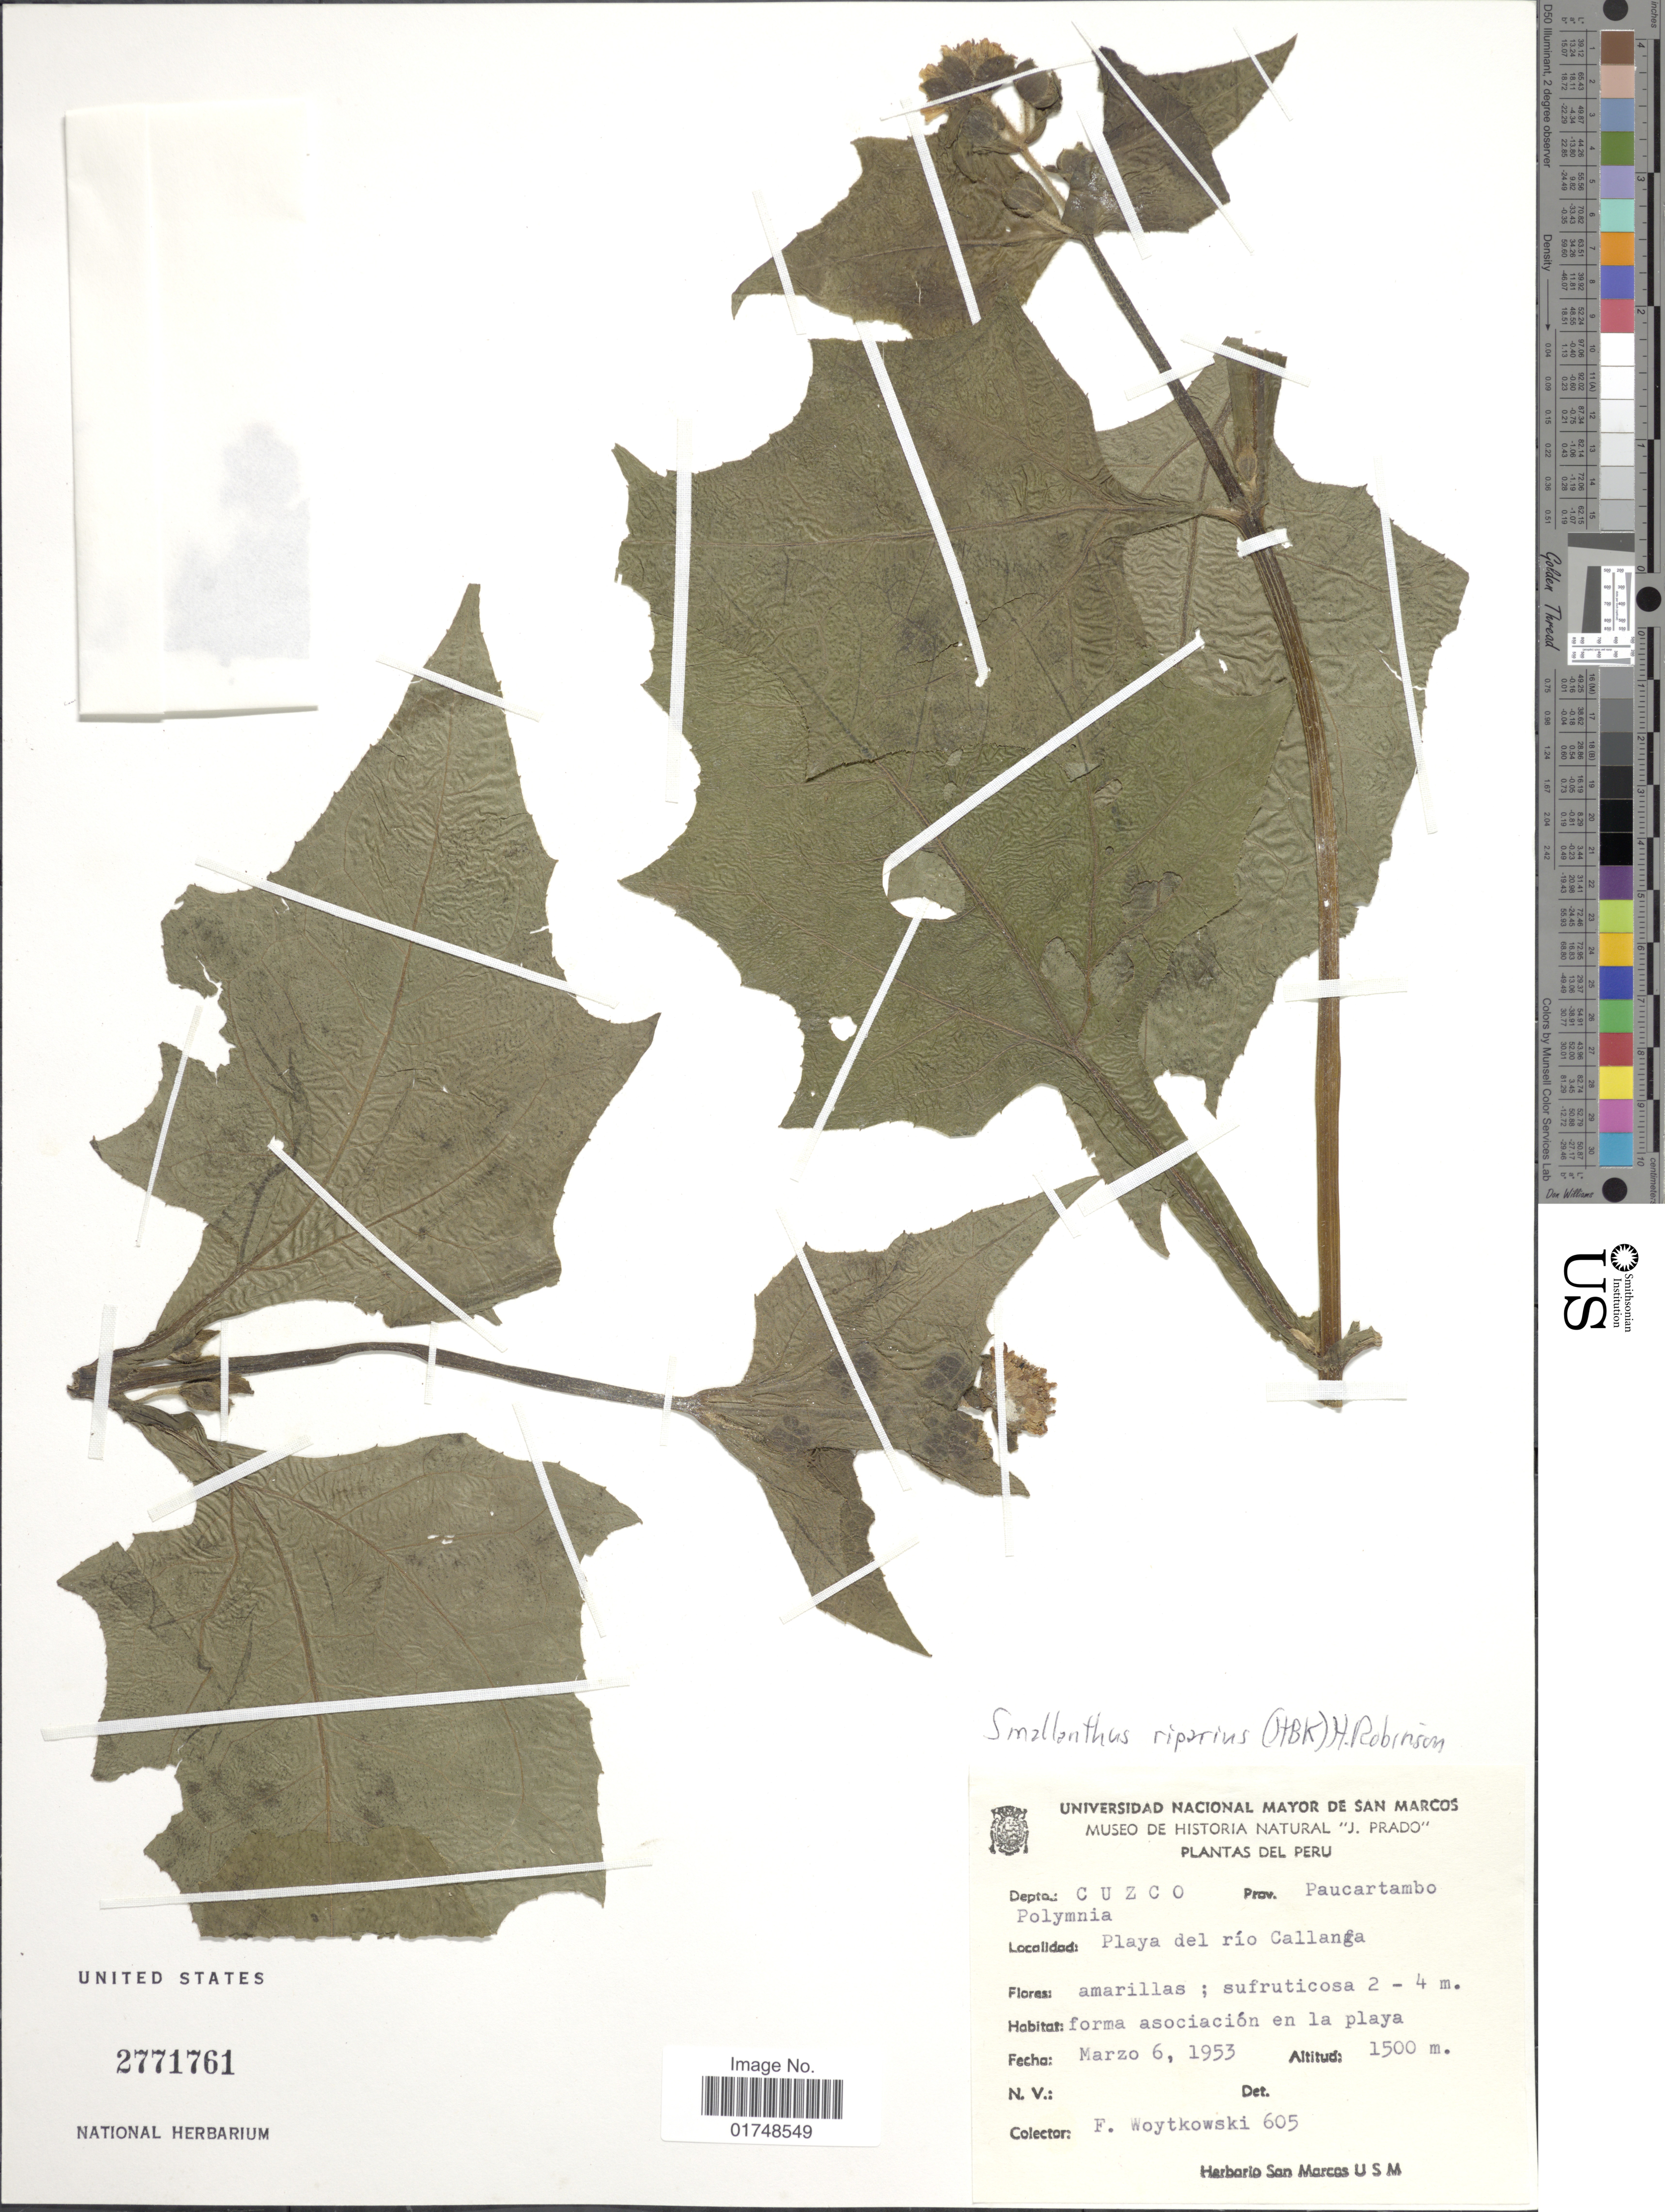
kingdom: Plantae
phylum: Tracheophyta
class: Magnoliopsida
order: Asterales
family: Asteraceae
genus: Smallanthus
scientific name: Smallanthus riparius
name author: (Kunth) H. Rob.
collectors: F. Woytkowski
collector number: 605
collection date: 1953-03-06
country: Peru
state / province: Cusco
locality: Depto.: Cuzco Prov. Paucartambo. Playa del rio Callanga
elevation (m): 1500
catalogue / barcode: US 2771761